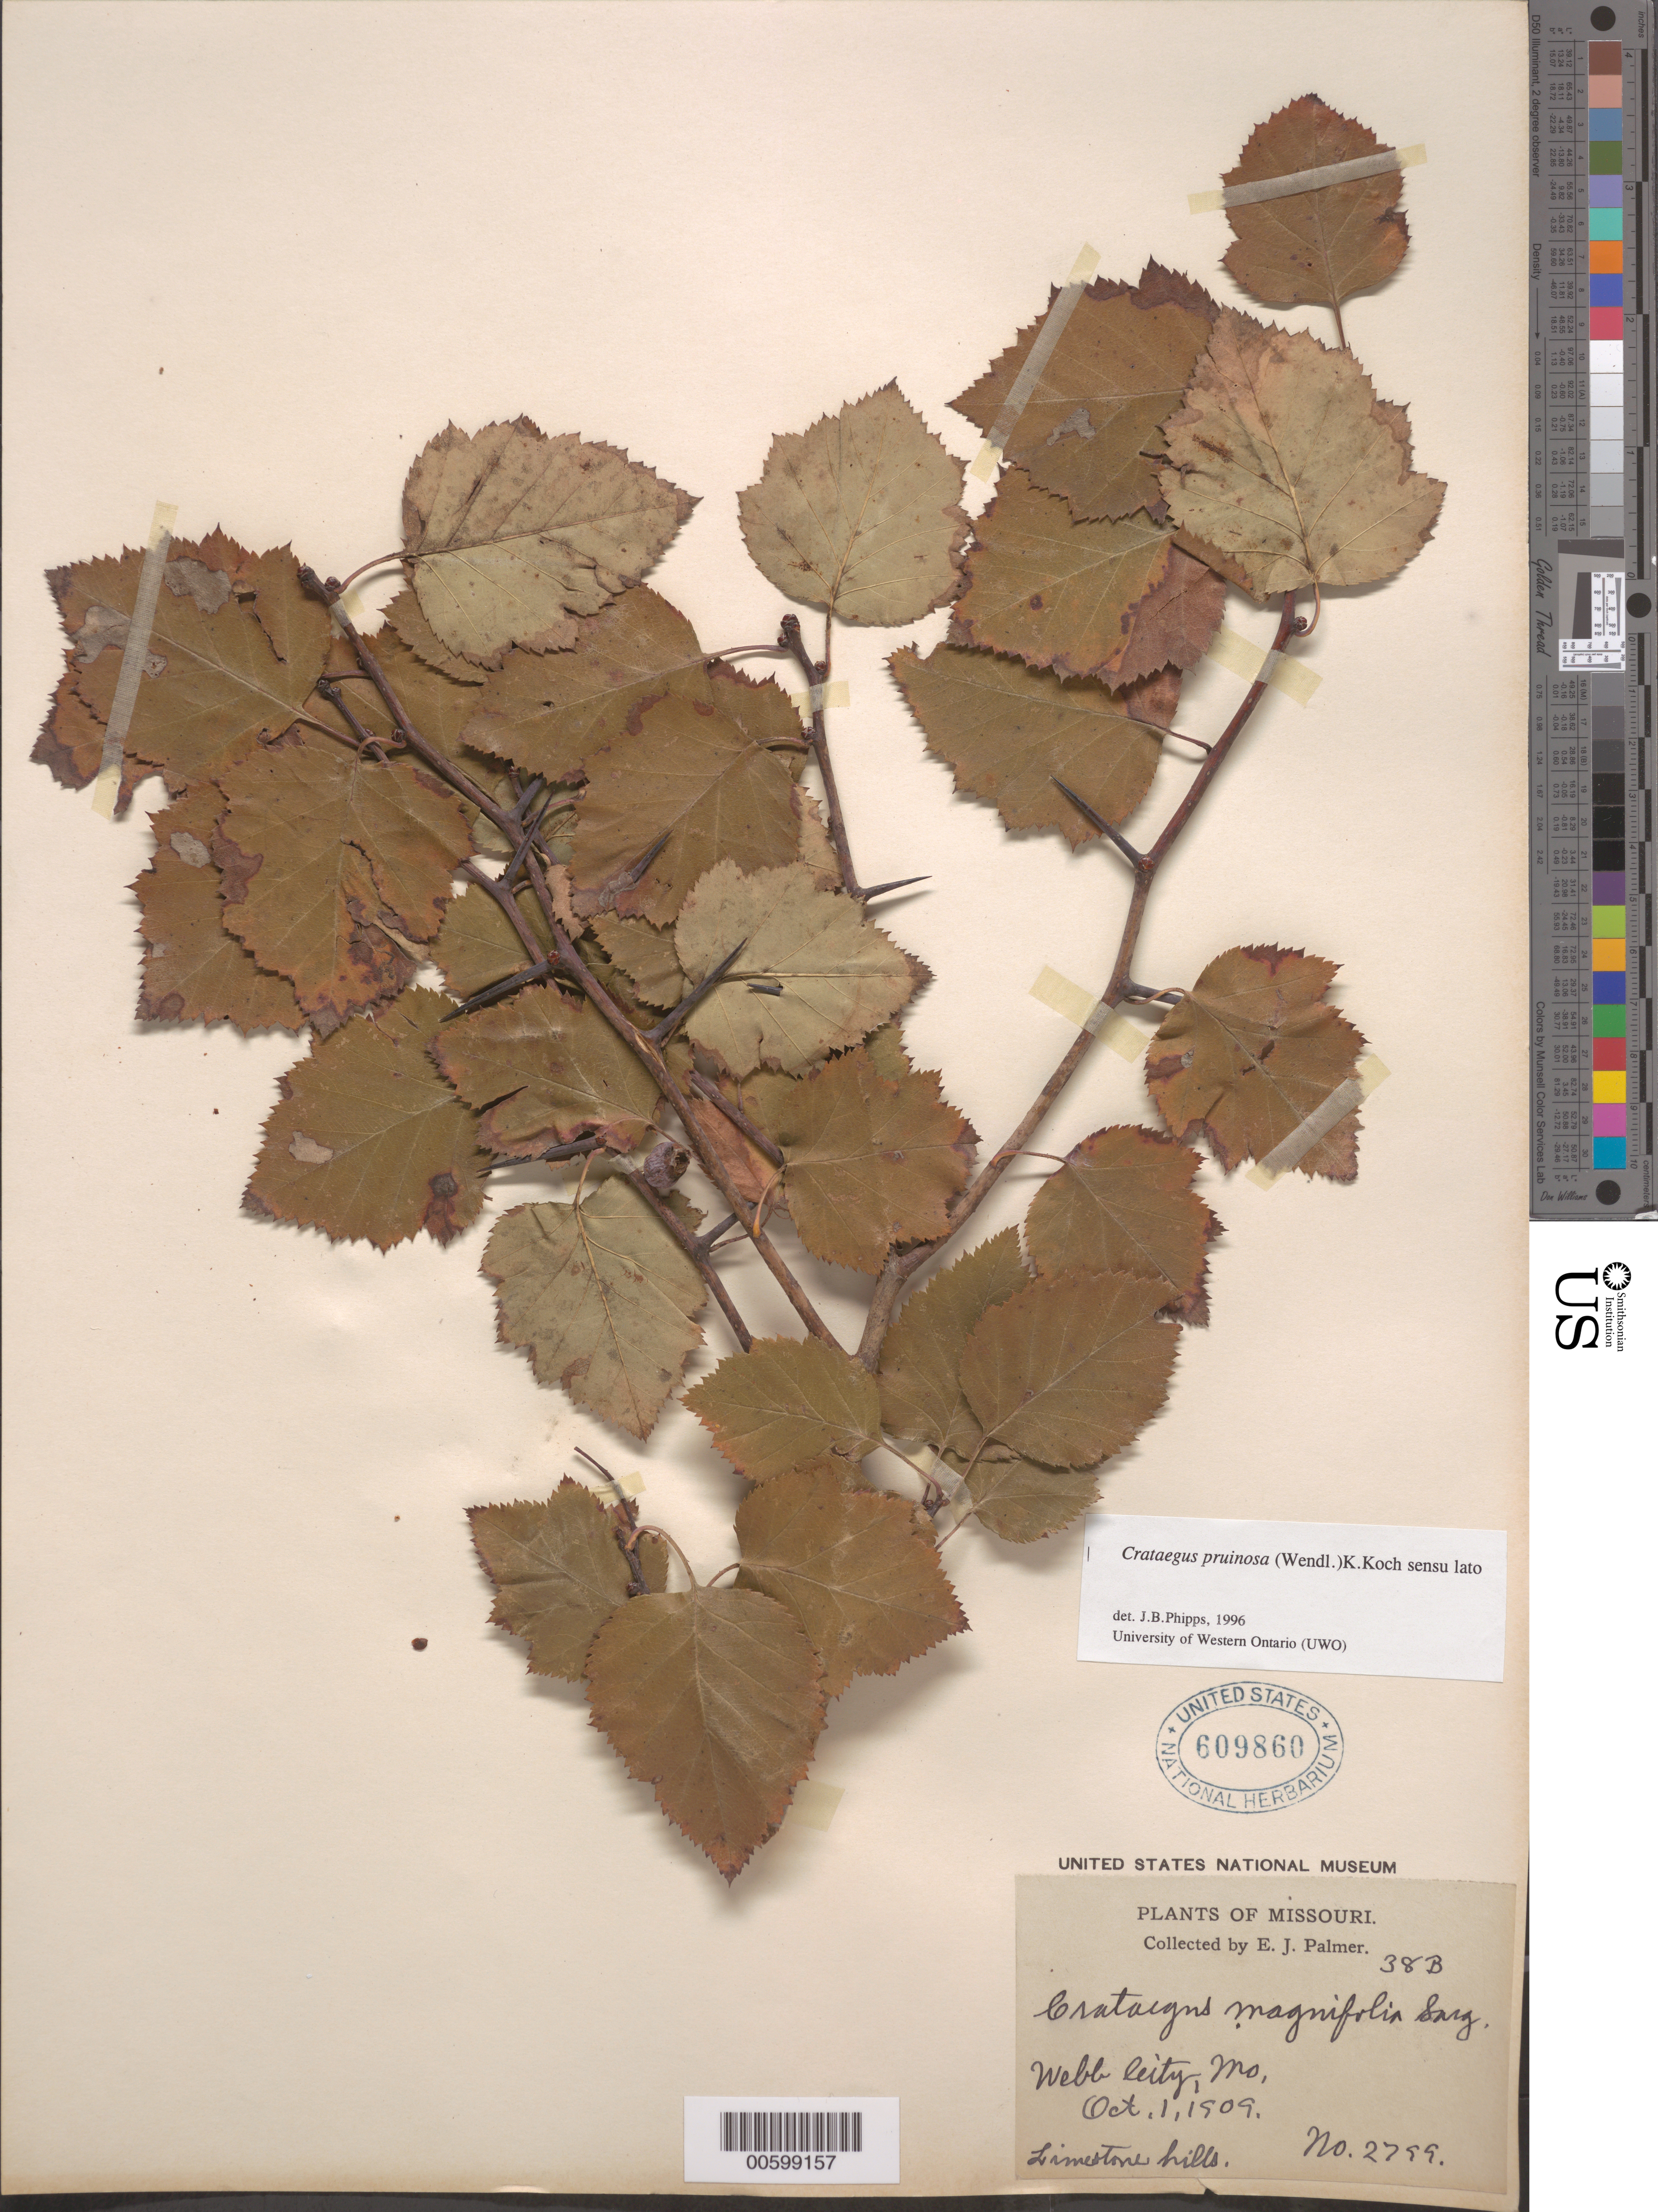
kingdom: Plantae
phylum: Tracheophyta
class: Magnoliopsida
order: Rosales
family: Rosaceae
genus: Crataegus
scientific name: Crataegus pruinosa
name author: (H.L. Wendl.) K. Koch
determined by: Phipps, James B., (UWO), University of Western Ontario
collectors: E. J. Palmer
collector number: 2799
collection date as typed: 01 Oct 1909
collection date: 1909-10-01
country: United States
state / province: Missouri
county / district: Jasper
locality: Webb City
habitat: Limestone hills.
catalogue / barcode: US 608860